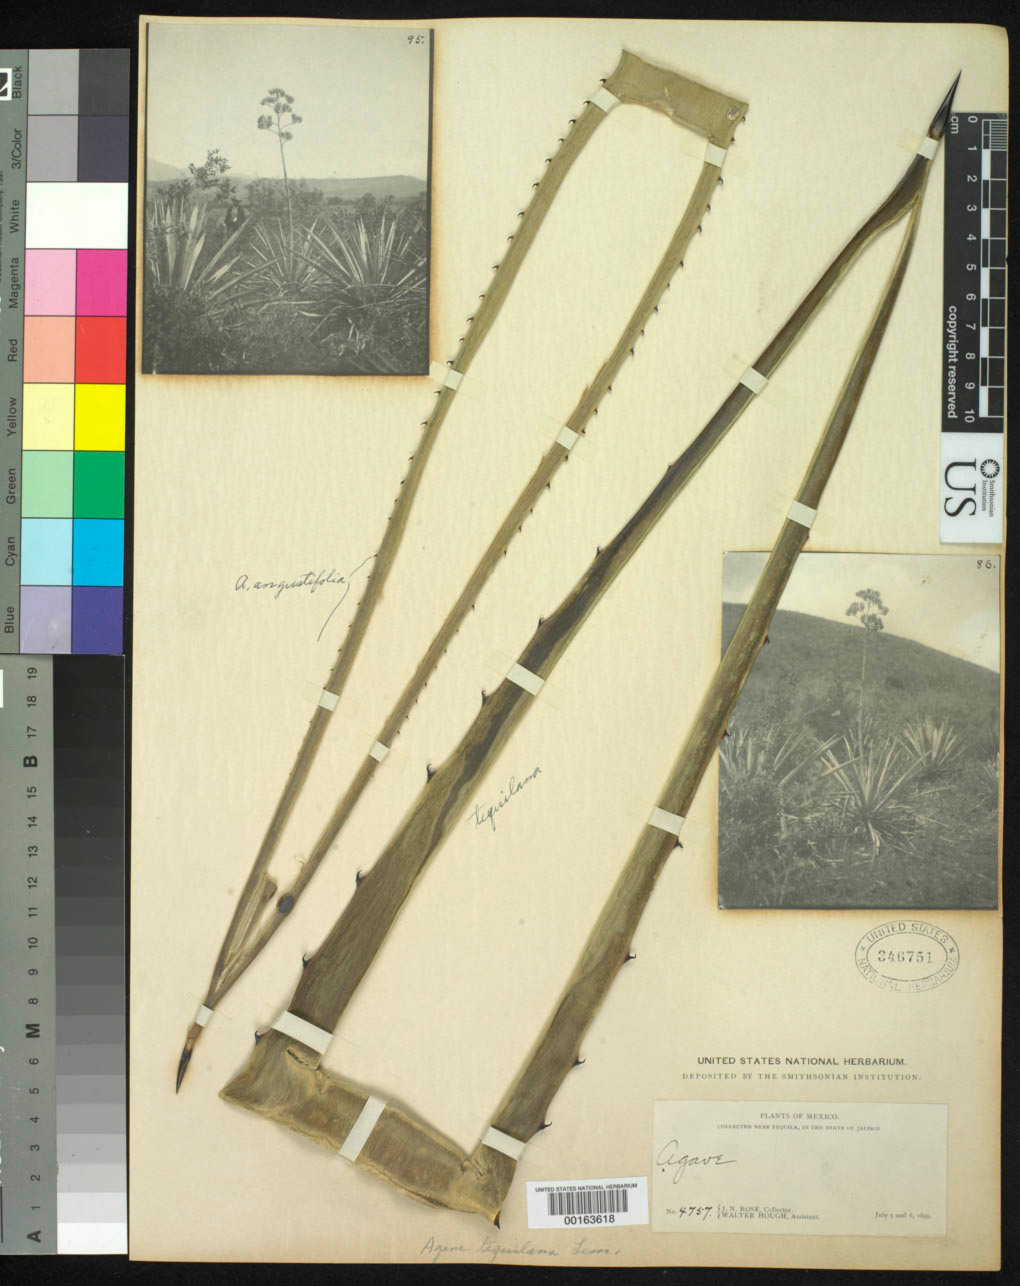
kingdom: Plantae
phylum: Tracheophyta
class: Liliopsida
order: Asparagales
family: Asparagaceae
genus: Agave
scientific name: Agave tequilana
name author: F.A.C. Weber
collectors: J. N. Rose & W. Hough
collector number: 4757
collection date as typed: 05 Jul 1899 and 06 Jul 1899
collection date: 1899-07-05,1899-07-06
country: Mexico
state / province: Jalisco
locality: Tequila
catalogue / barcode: US 346751